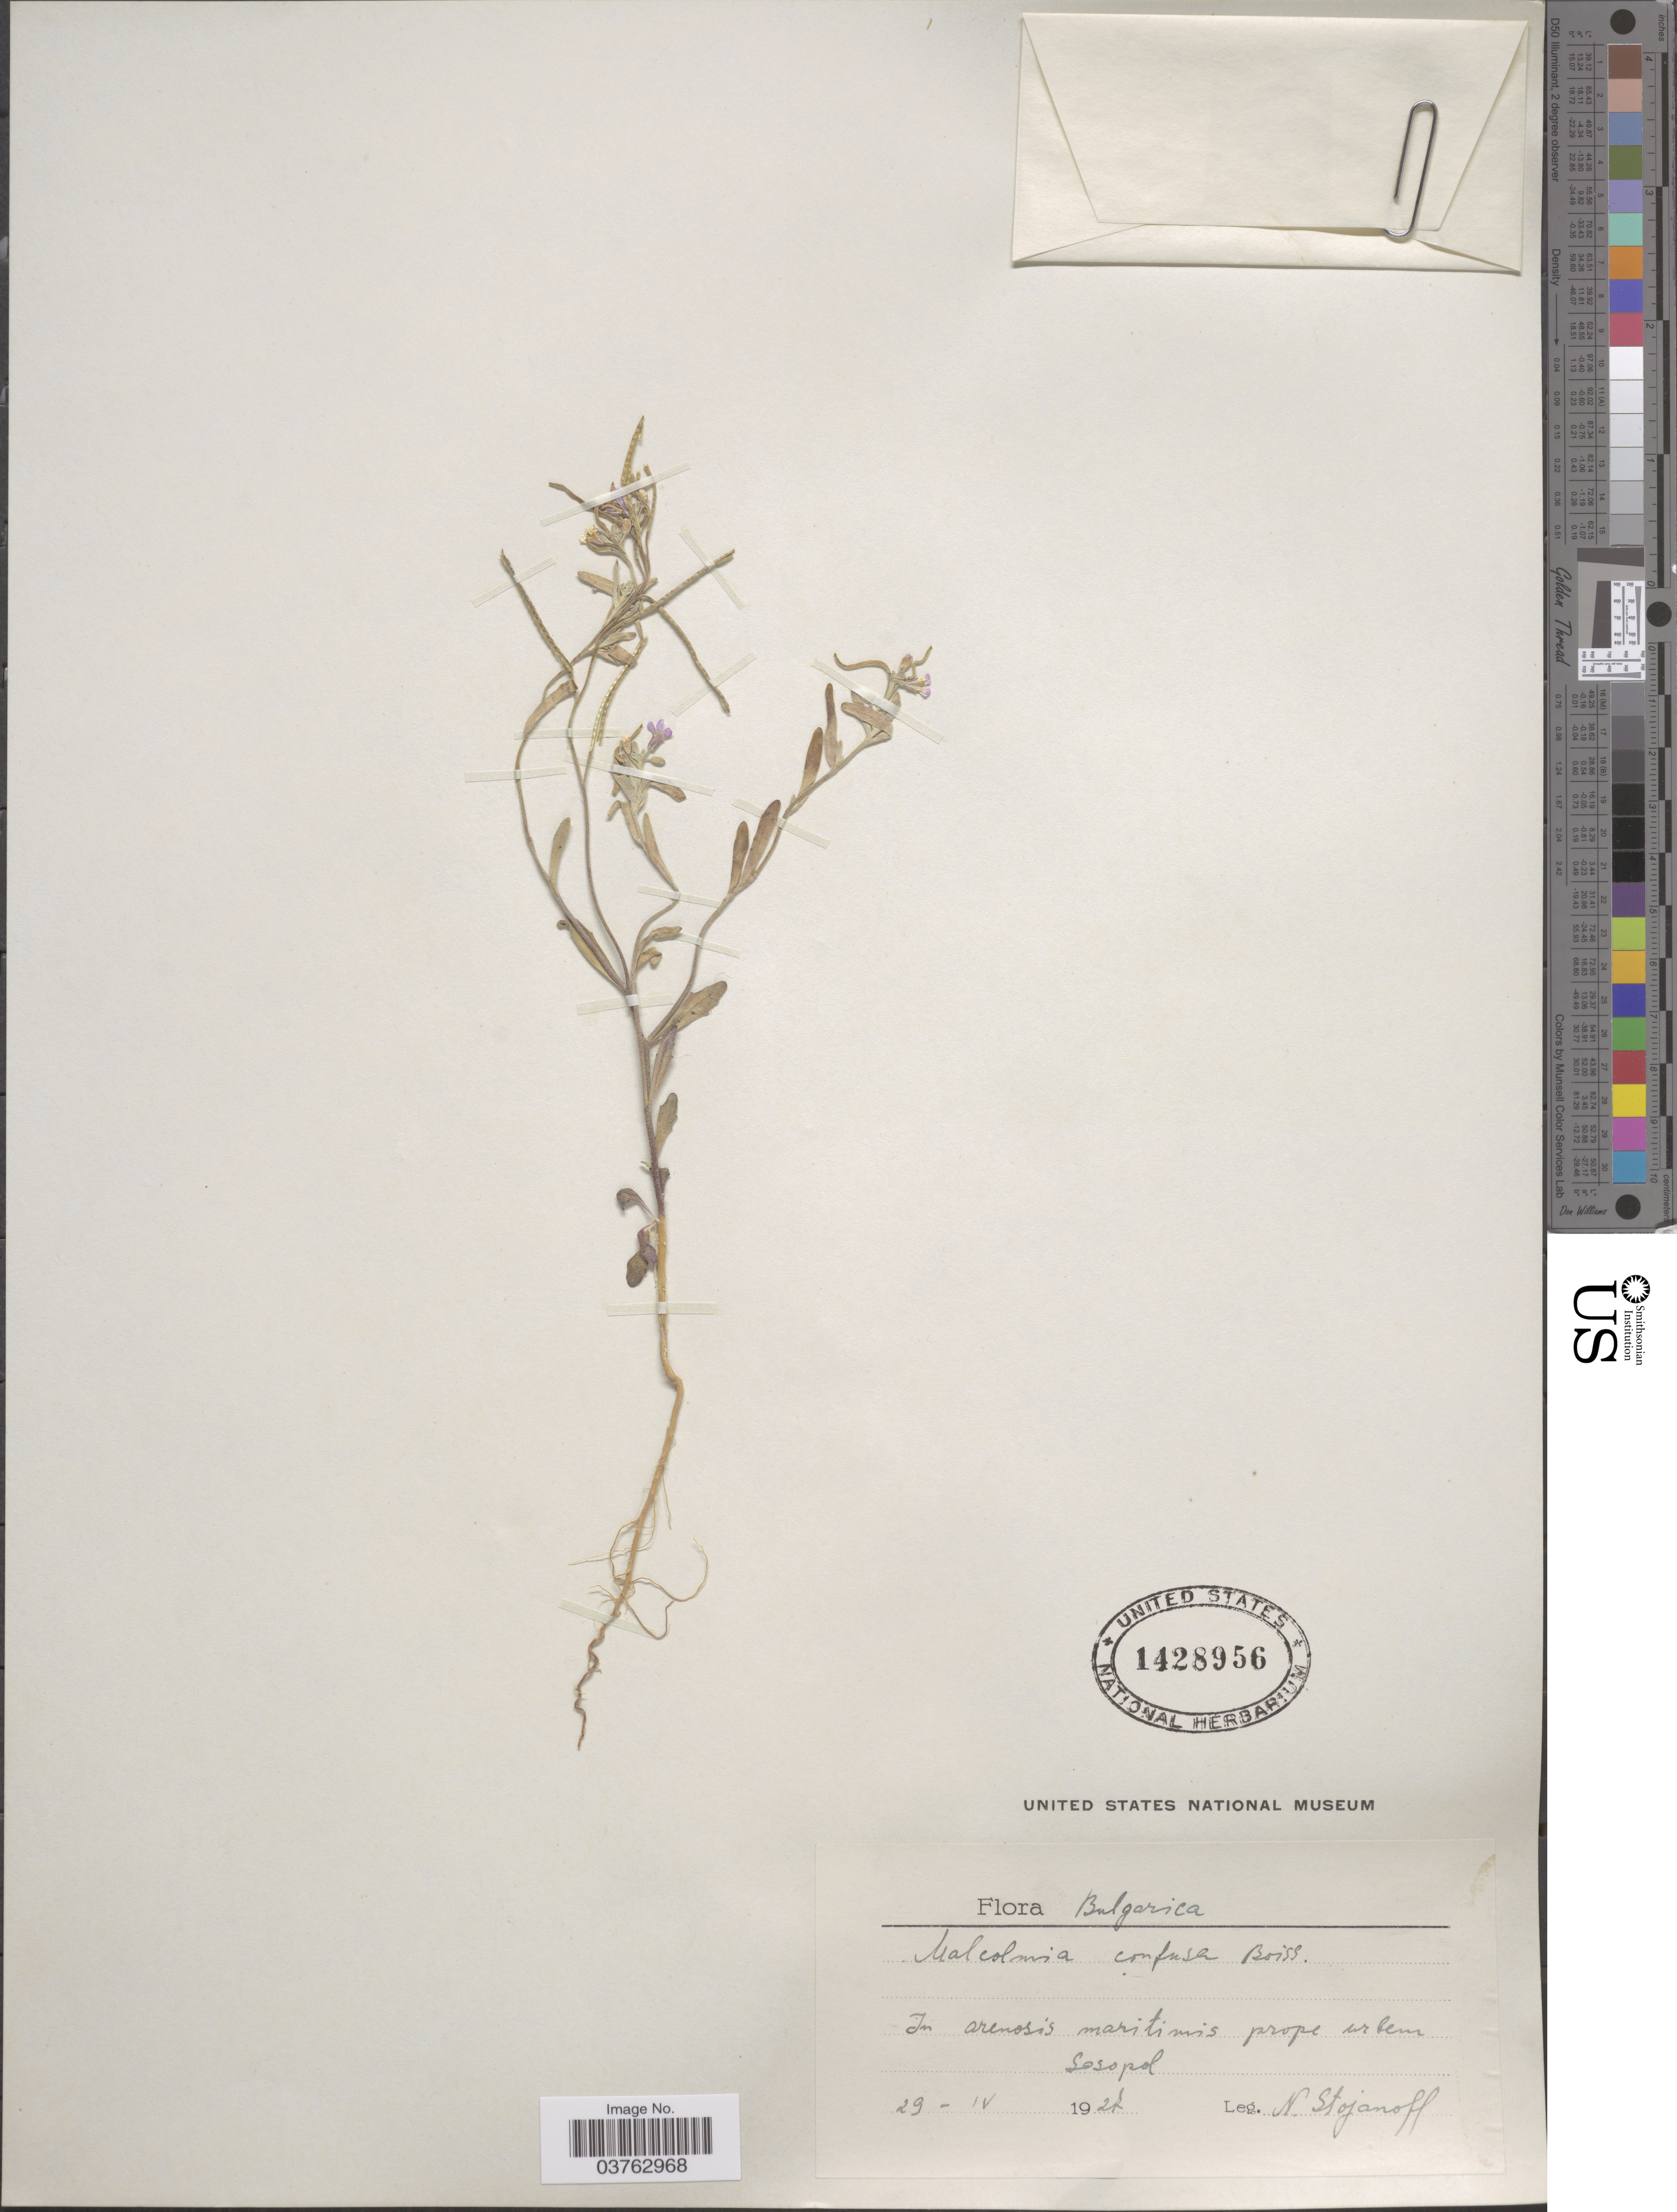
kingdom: Plantae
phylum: Tracheophyta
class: Magnoliopsida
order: Brassicales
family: Brassicaceae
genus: Malcolmia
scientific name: Malcolmia confusa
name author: Boiss.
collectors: N. Stojanoff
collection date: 1927-04-29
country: Bulgaria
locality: In arenosis maritimis prope urbem Sosopol.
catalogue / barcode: US 1428956